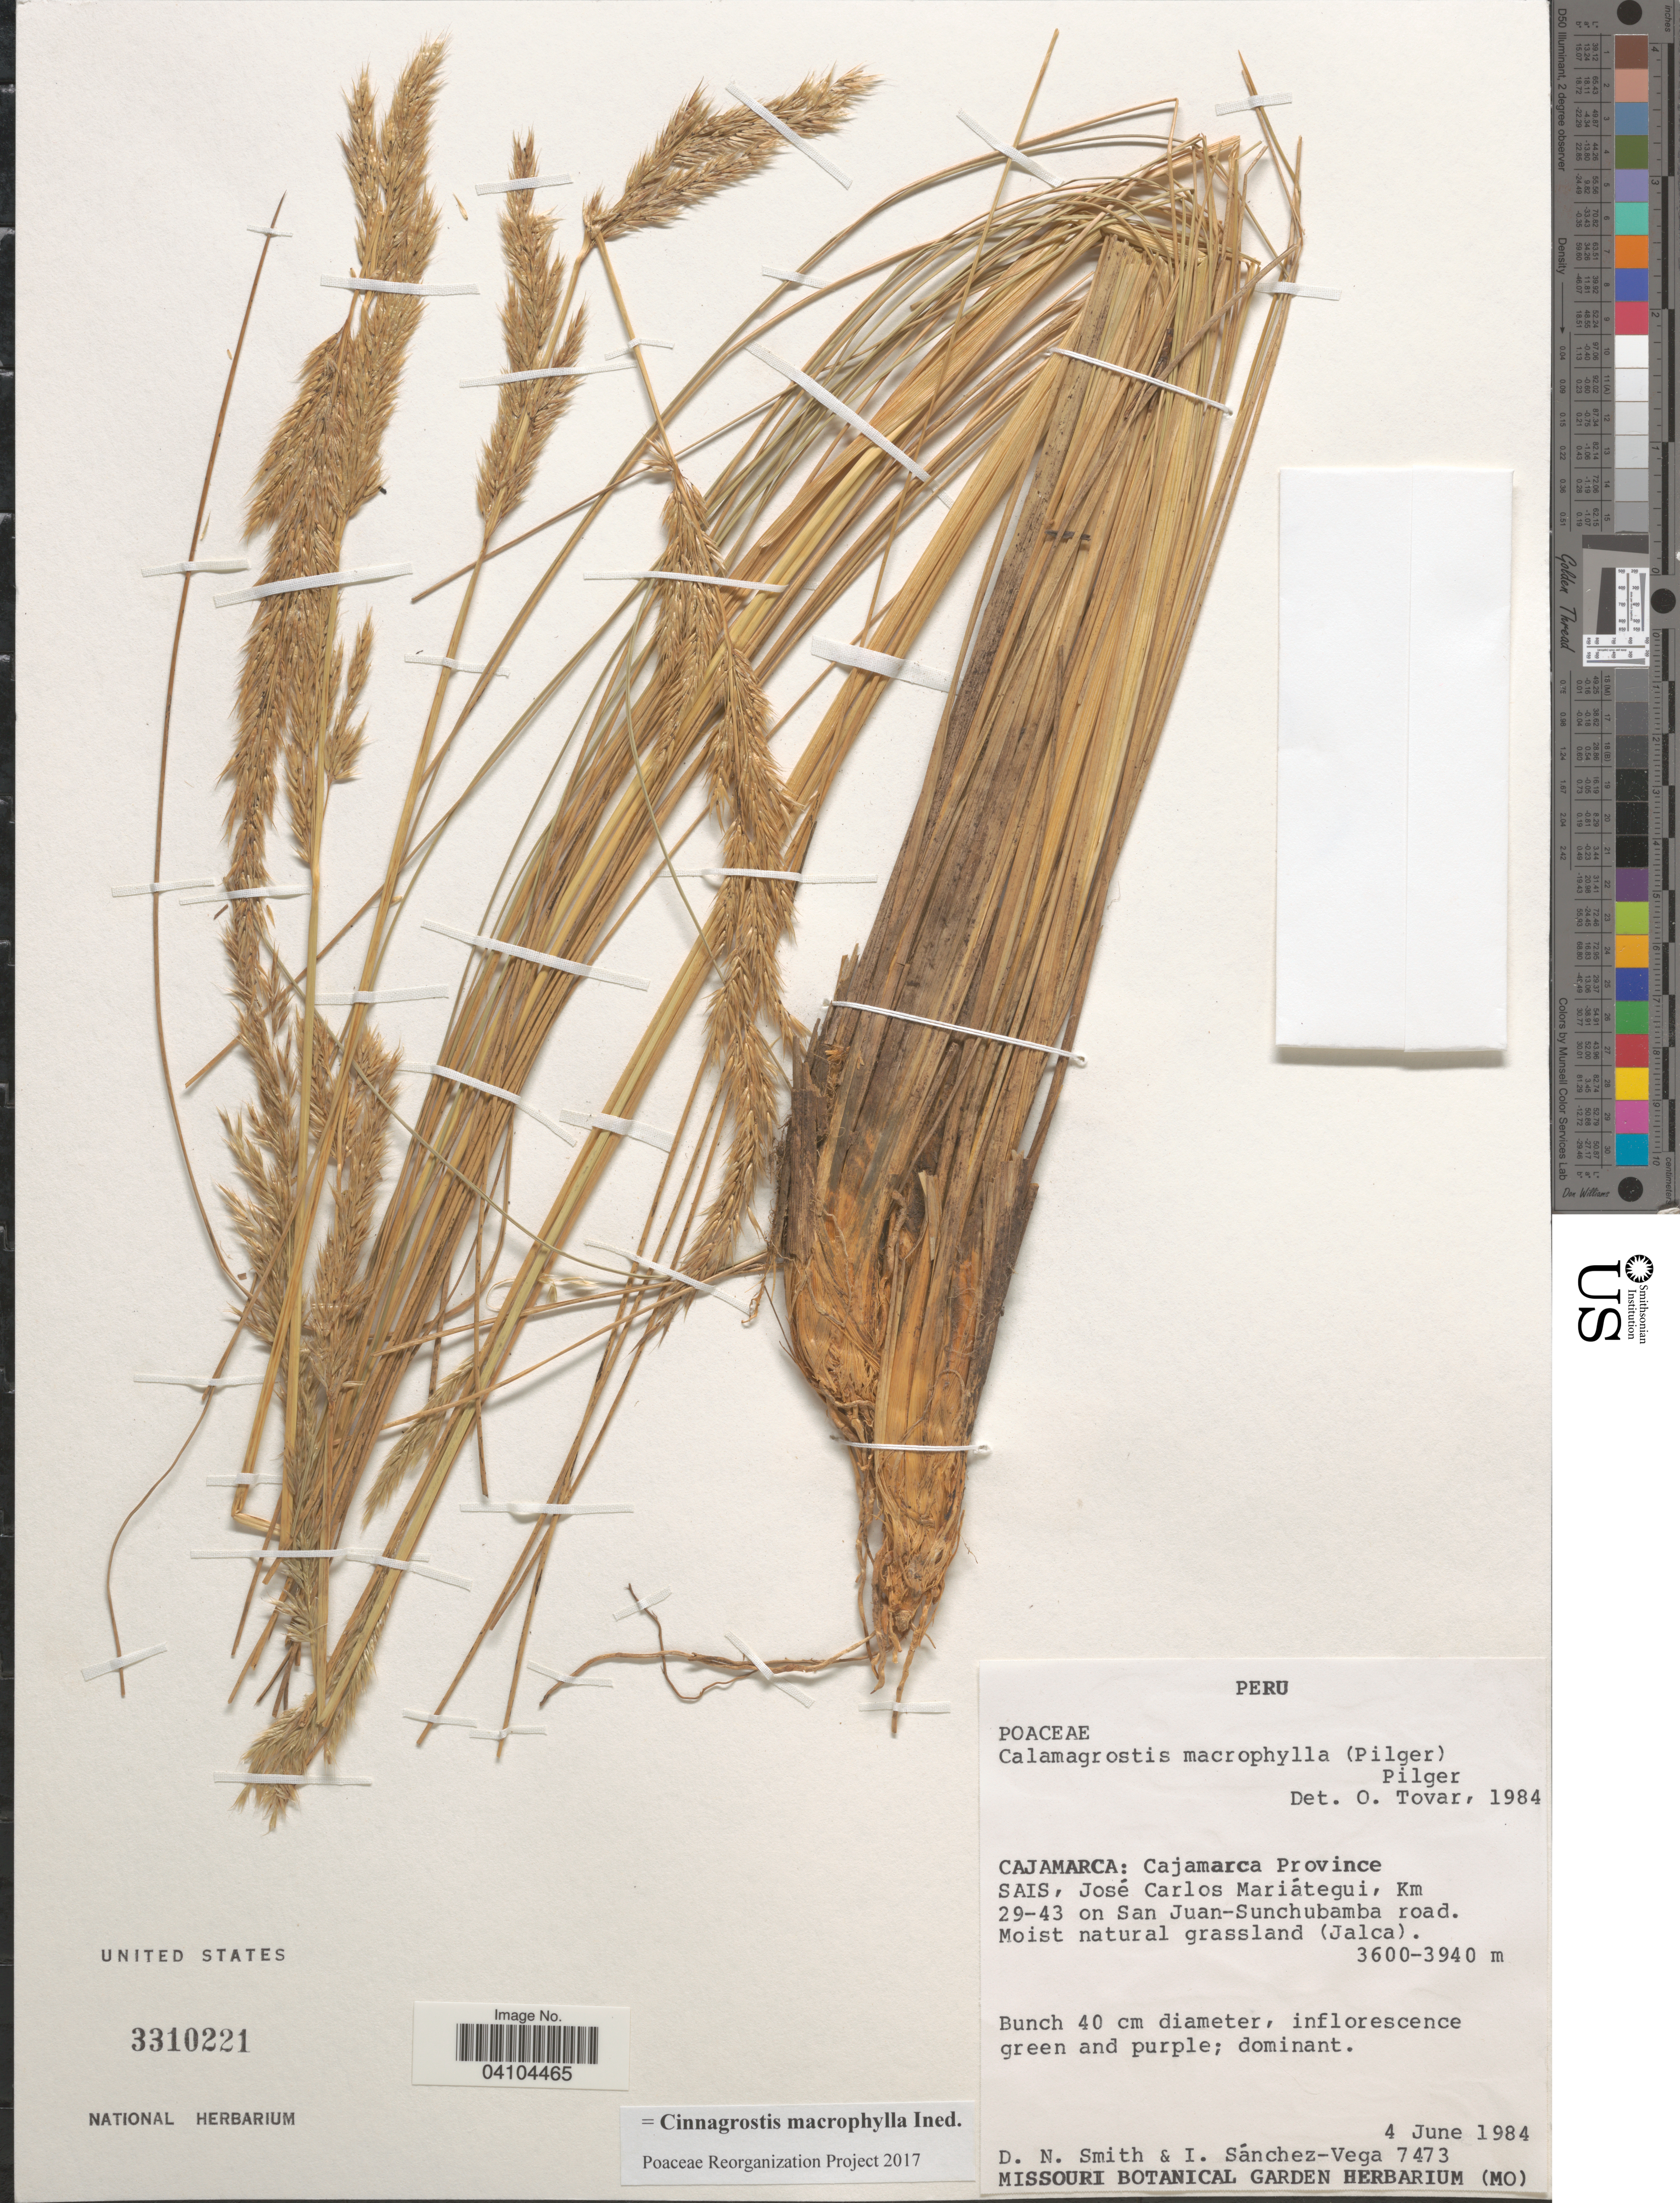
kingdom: Plantae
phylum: Tracheophyta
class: Liliopsida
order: Poales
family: Poaceae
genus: Cinnagrostis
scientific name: Cinnagrostis macrophylla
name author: (Pilg.) P.M. Peterson et al.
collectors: D. Smith & I. Sánchez-Vega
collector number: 7473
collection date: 1984-06-04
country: Peru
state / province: Cajamarca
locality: Sais, José Carlos Mariátegui, Km 29-43 on San Juan-Sunchubamba road. Moist natural grassland (Jalca).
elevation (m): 3600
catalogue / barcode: US 3310221